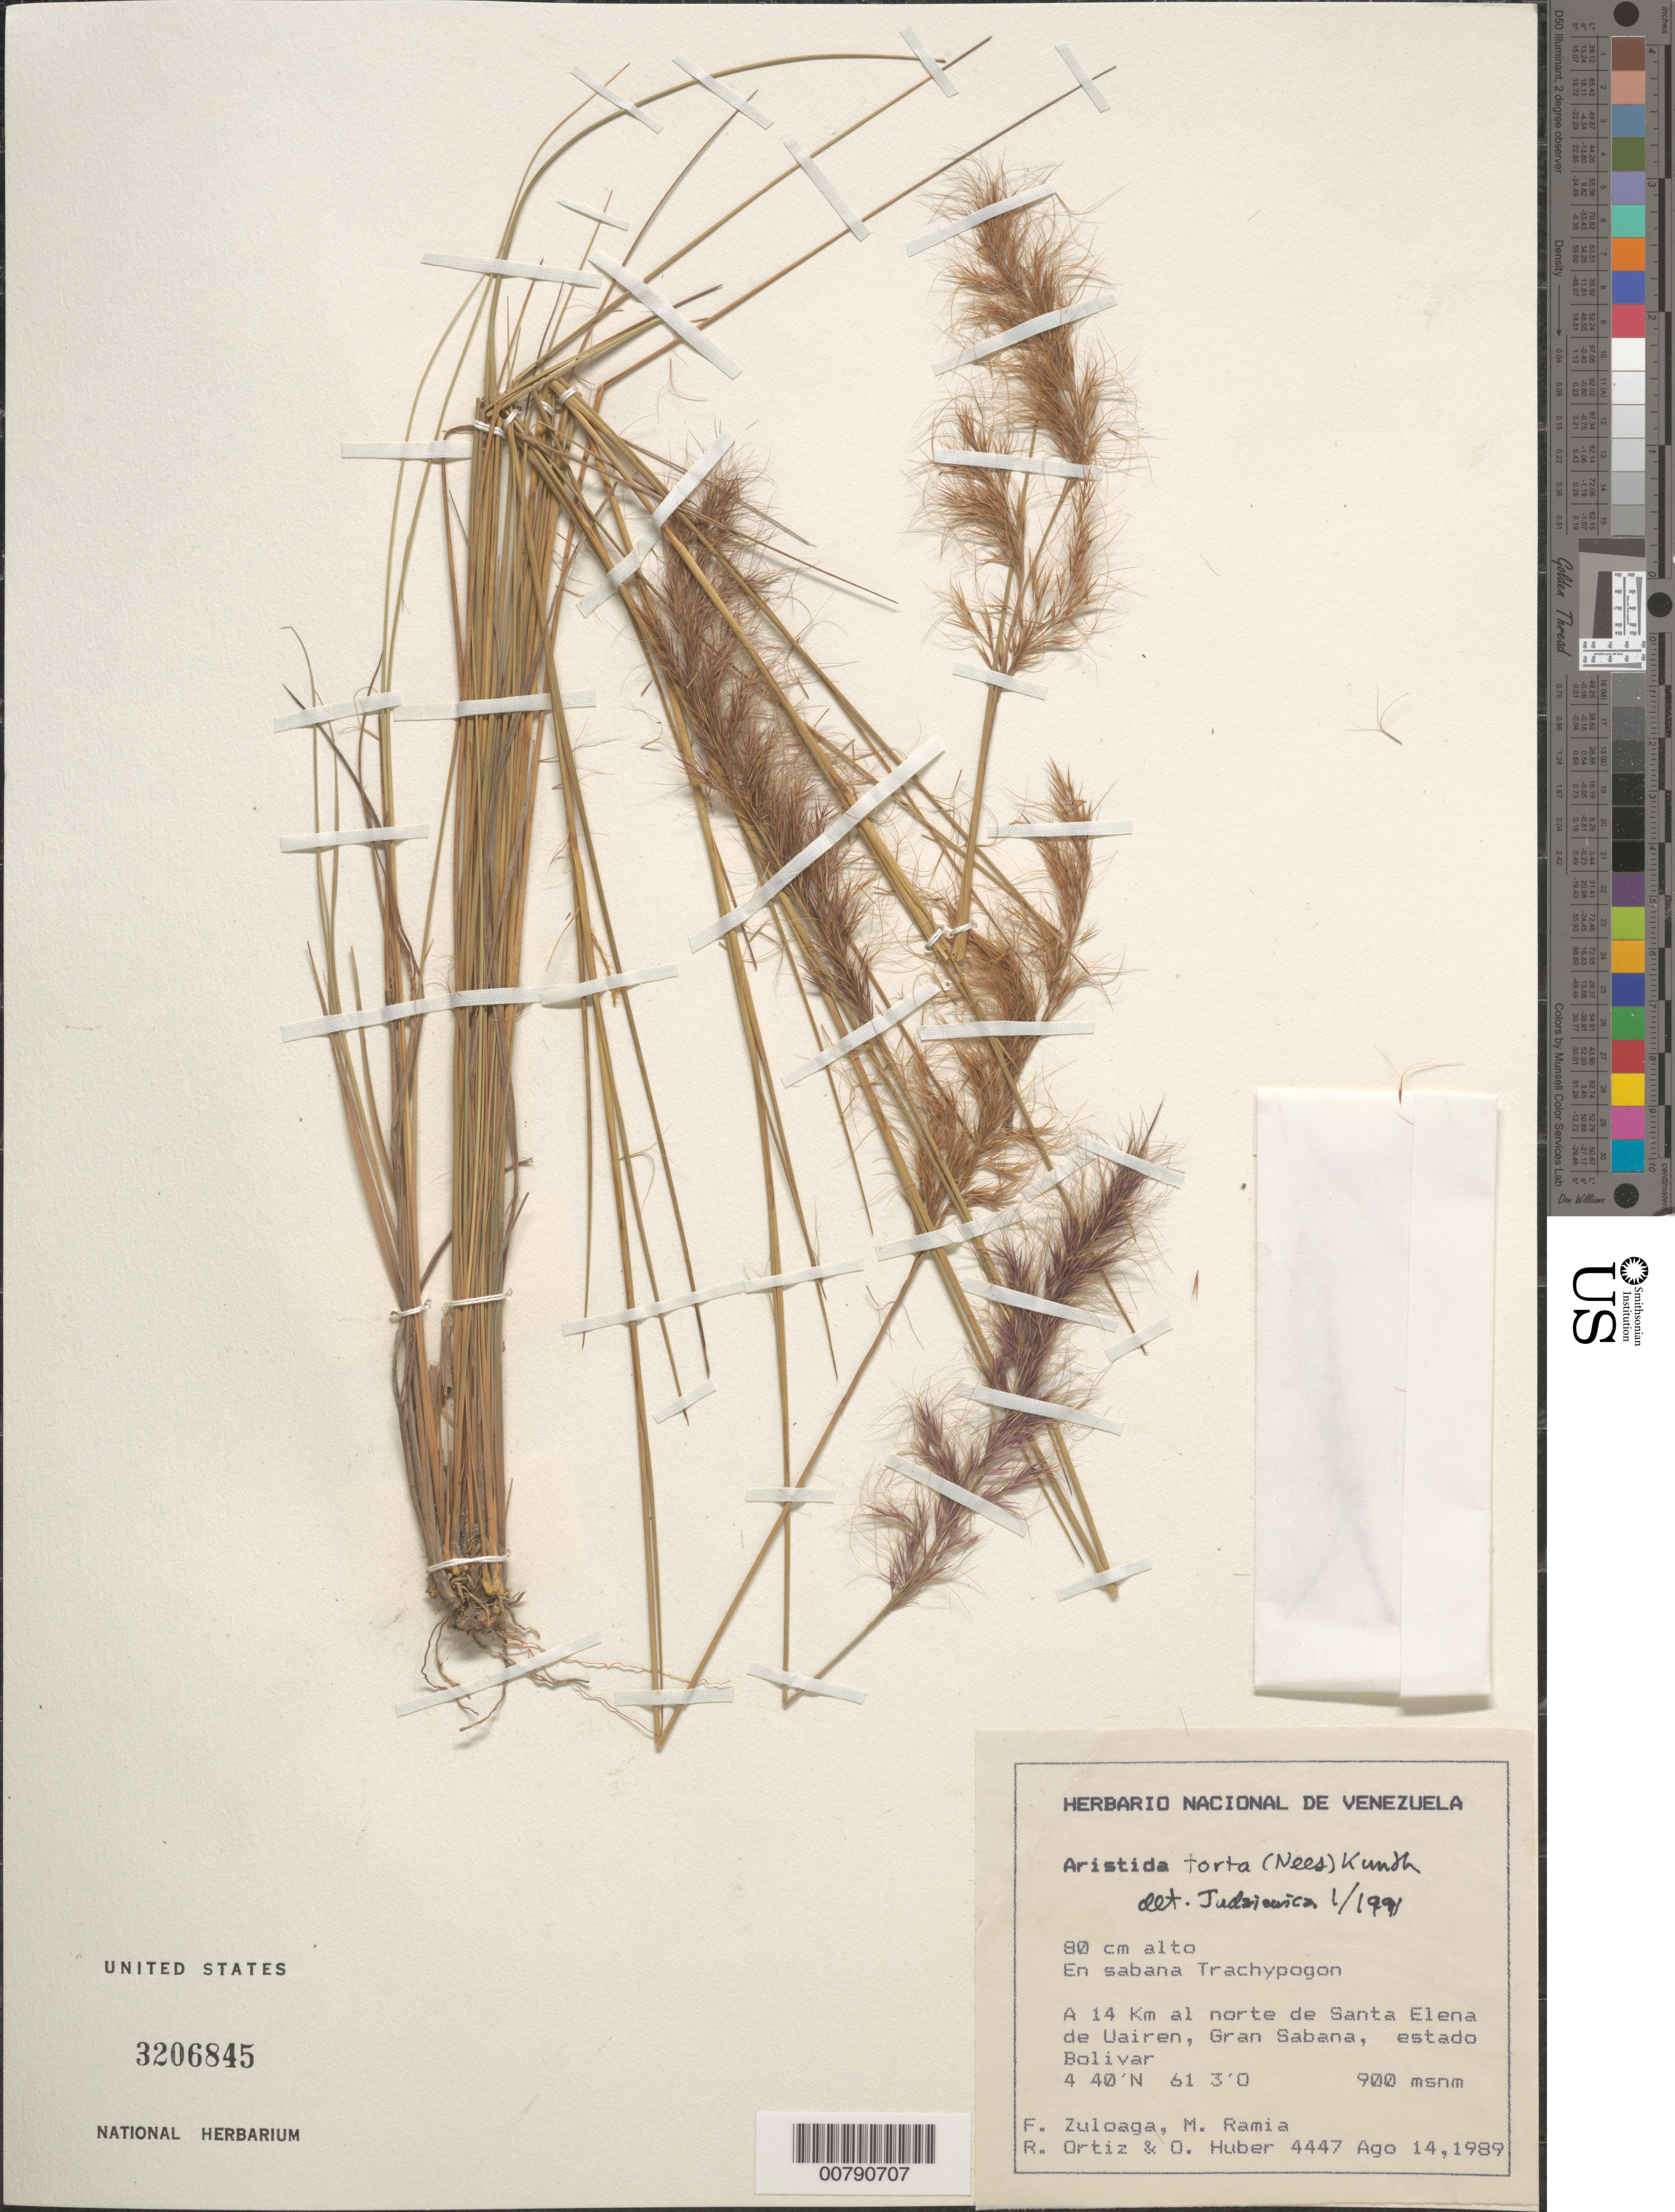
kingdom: Plantae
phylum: Tracheophyta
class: Liliopsida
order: Poales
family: Poaceae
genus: Aristida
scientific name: Aristida torta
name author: (Nees) Kunth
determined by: Judziewicz, E. J.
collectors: F. O. Zuloaga, M. Ramia, R. Ortíz & O. Huber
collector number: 4447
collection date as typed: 14-Aug-89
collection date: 1989-08-14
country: Venezuela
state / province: Bolívar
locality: Gran Sabana, 14 km N de Santa Elena de Uairen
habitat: Trachypogon savanna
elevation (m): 900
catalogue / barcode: US 3206845